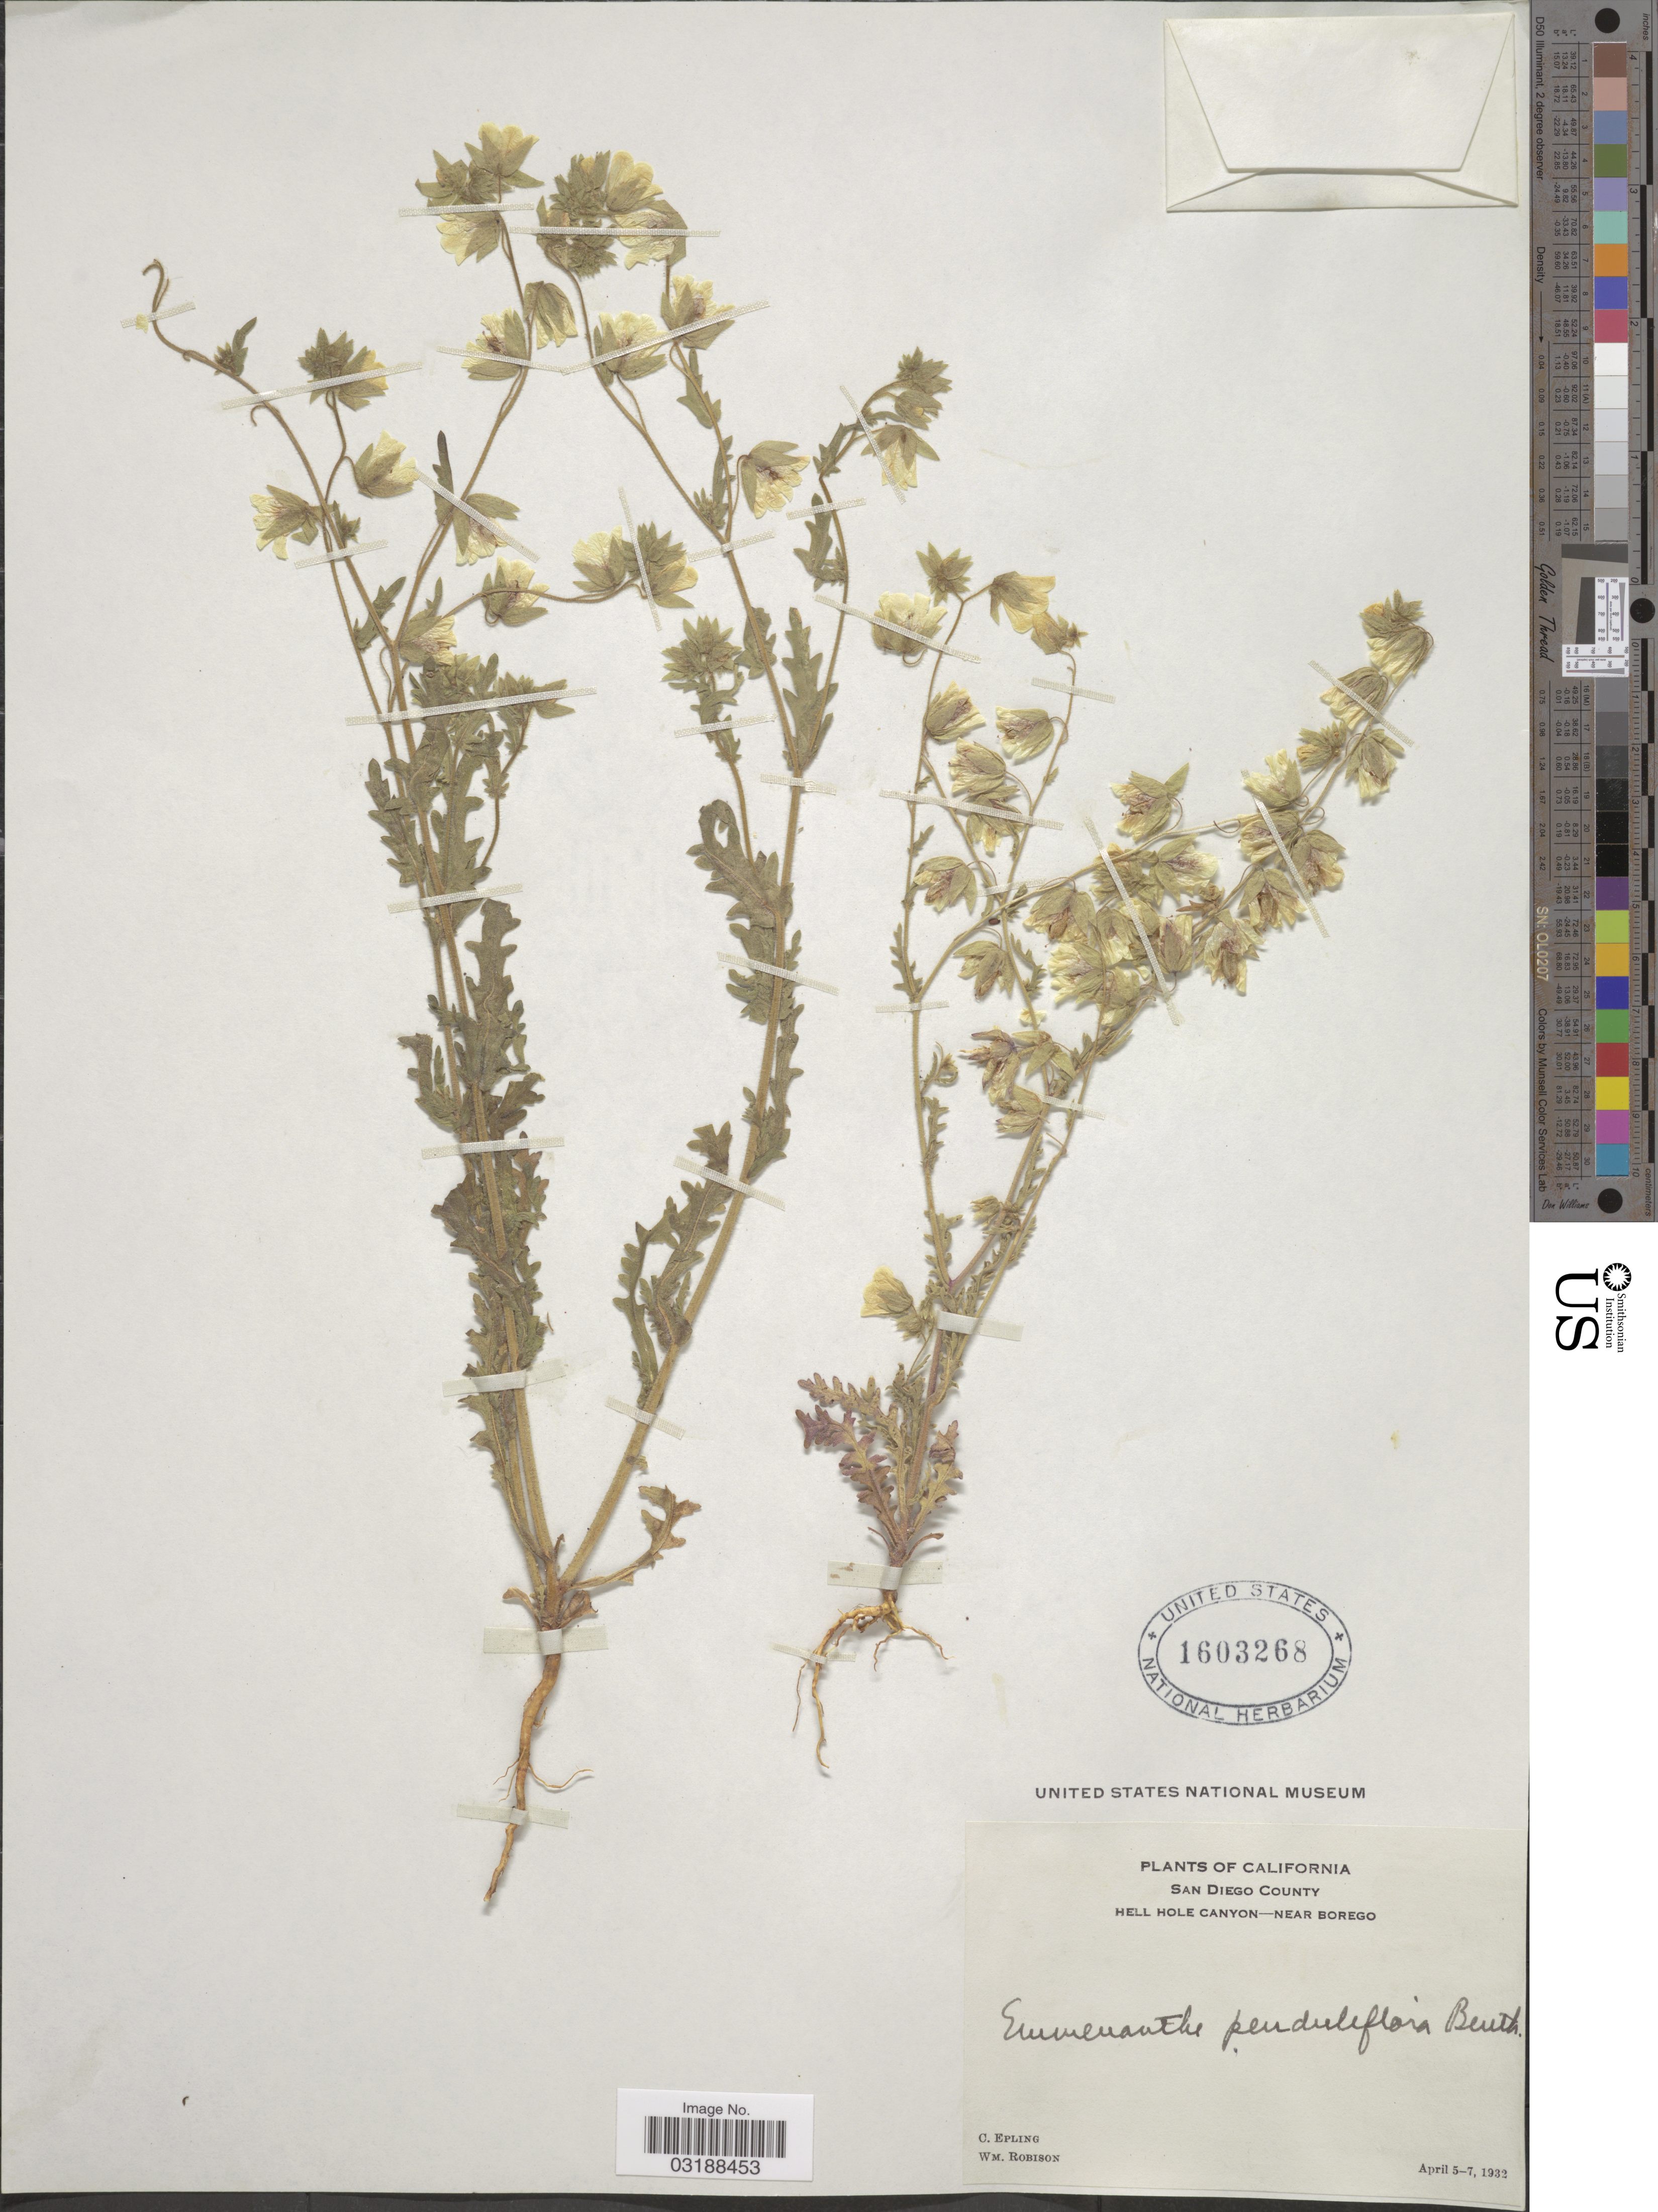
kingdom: Plantae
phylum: Tracheophyta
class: Magnoliopsida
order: Boraginales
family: Hydrophyllaceae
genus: Emmenanthe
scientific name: Emmenanthe penduliflora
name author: Benth.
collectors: C. C. Epling & W. Robison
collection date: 1932-04-05/1932-04-07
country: United States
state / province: California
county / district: San Diego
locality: San Diego County. Hell Hole Canyon - near Borego.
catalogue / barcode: US 1603268